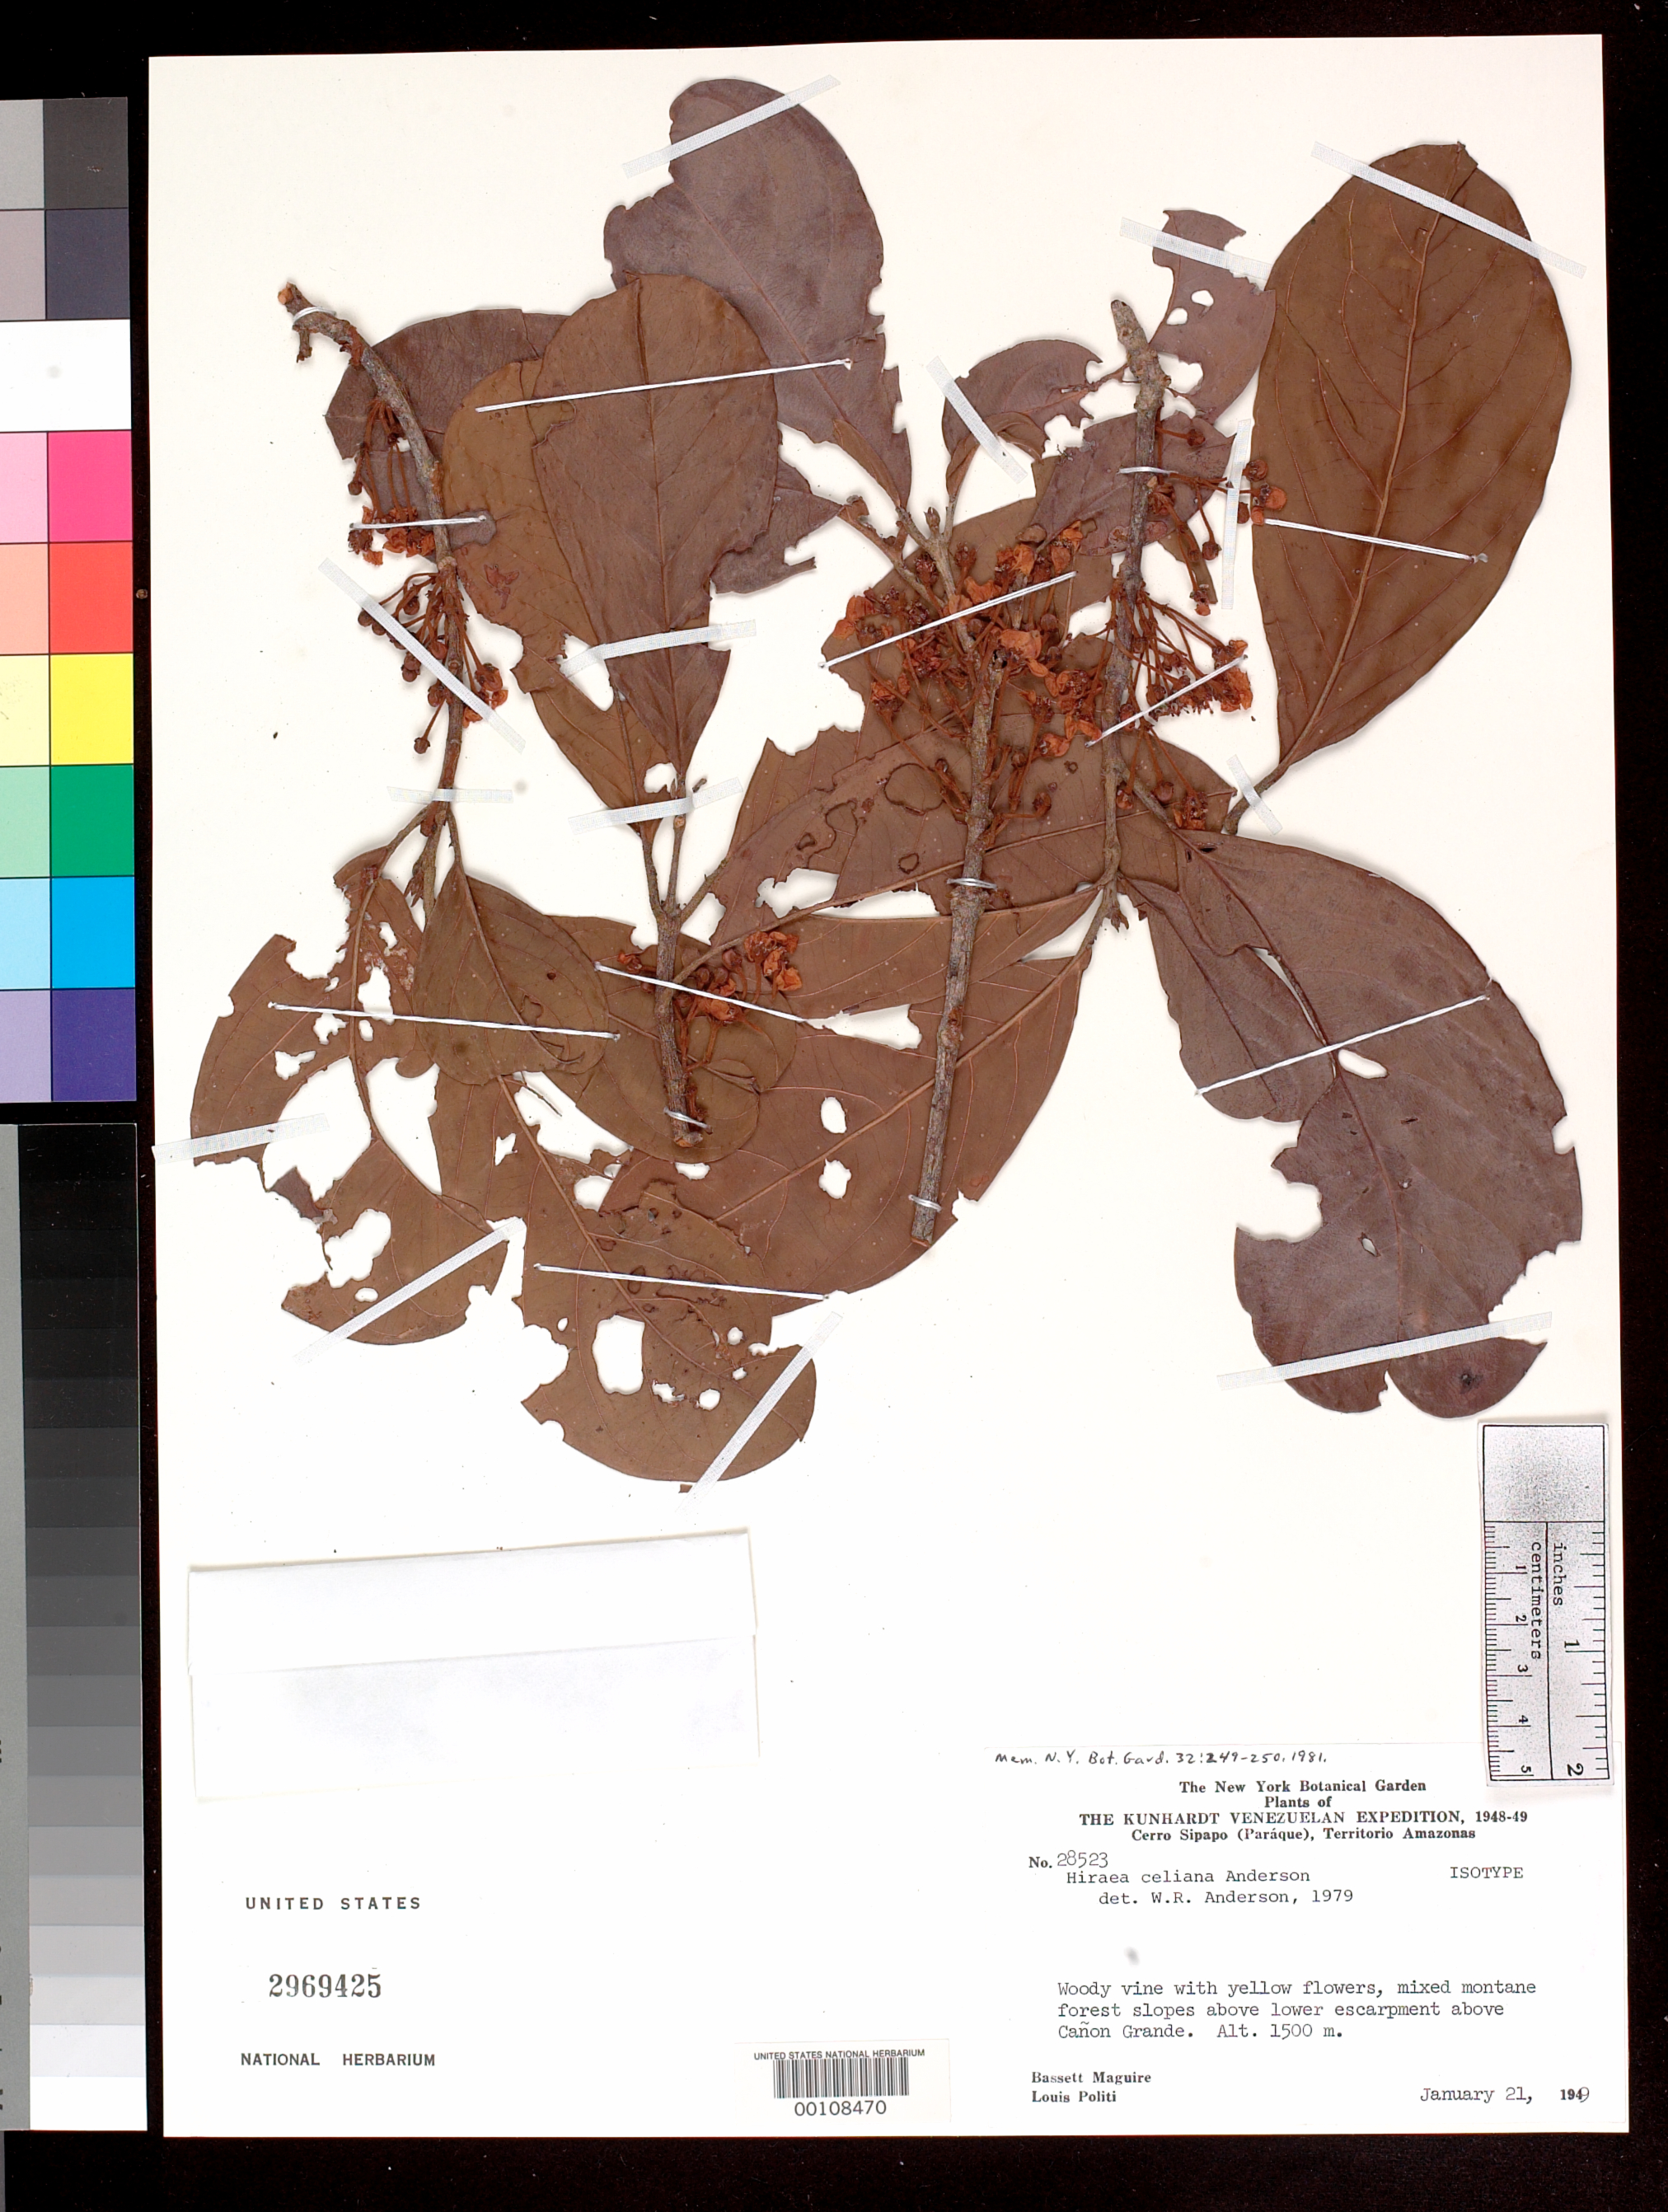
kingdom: Plantae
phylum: Tracheophyta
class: Magnoliopsida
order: Malpighiales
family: Malpighiaceae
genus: Hiraea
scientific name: Hiraea celiana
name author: W.R. Anderson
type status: Isotype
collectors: B. Maguire & L. Politi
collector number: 28523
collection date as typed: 21 Jan 1949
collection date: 1949-01-21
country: Venezuela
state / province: Amazonas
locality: Cerro Sipapo, Canon Grande.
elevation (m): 1500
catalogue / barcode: US 2969425